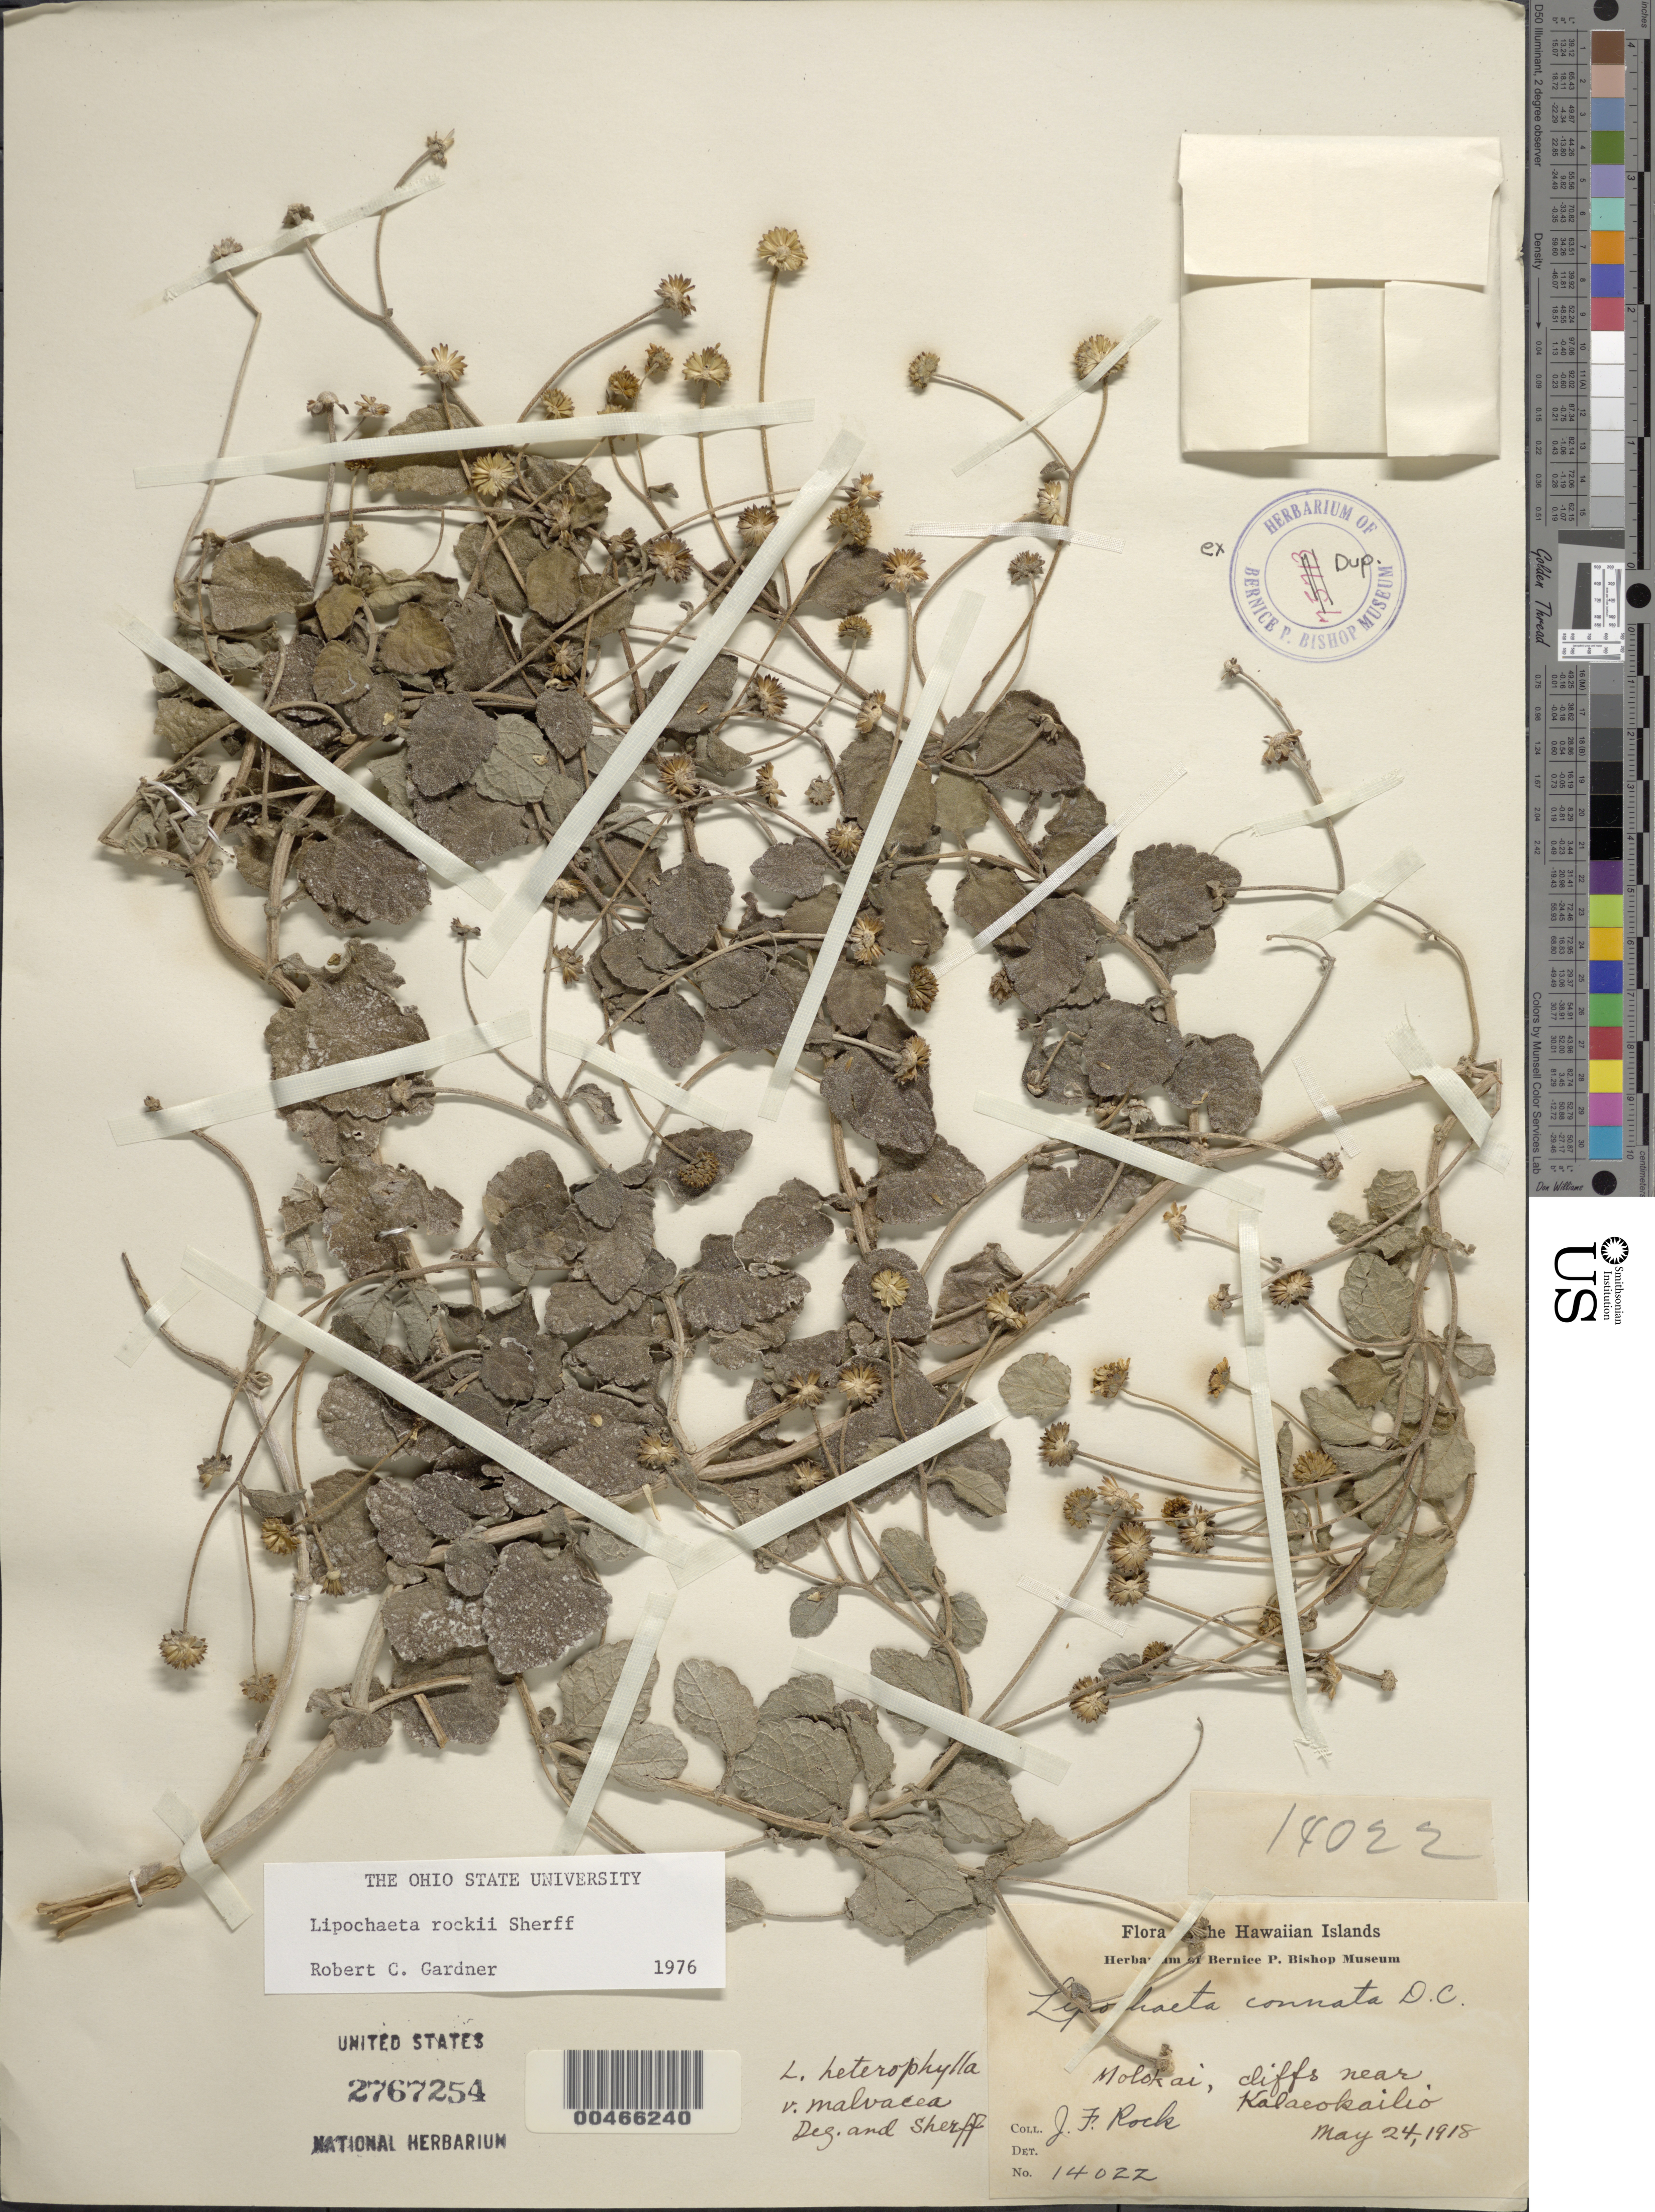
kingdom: Plantae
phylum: Tracheophyta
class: Magnoliopsida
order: Asterales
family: Asteraceae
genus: Lipochaeta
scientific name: Lipochaeta rockii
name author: Sherff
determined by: Gardner, R. C.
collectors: J. F. Rock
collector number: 14022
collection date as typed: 24 May 1918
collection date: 1918-05-24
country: United States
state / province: Hawaii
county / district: Maui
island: Moloka'i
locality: cliffs near Kalaeokailio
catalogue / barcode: US 2767254